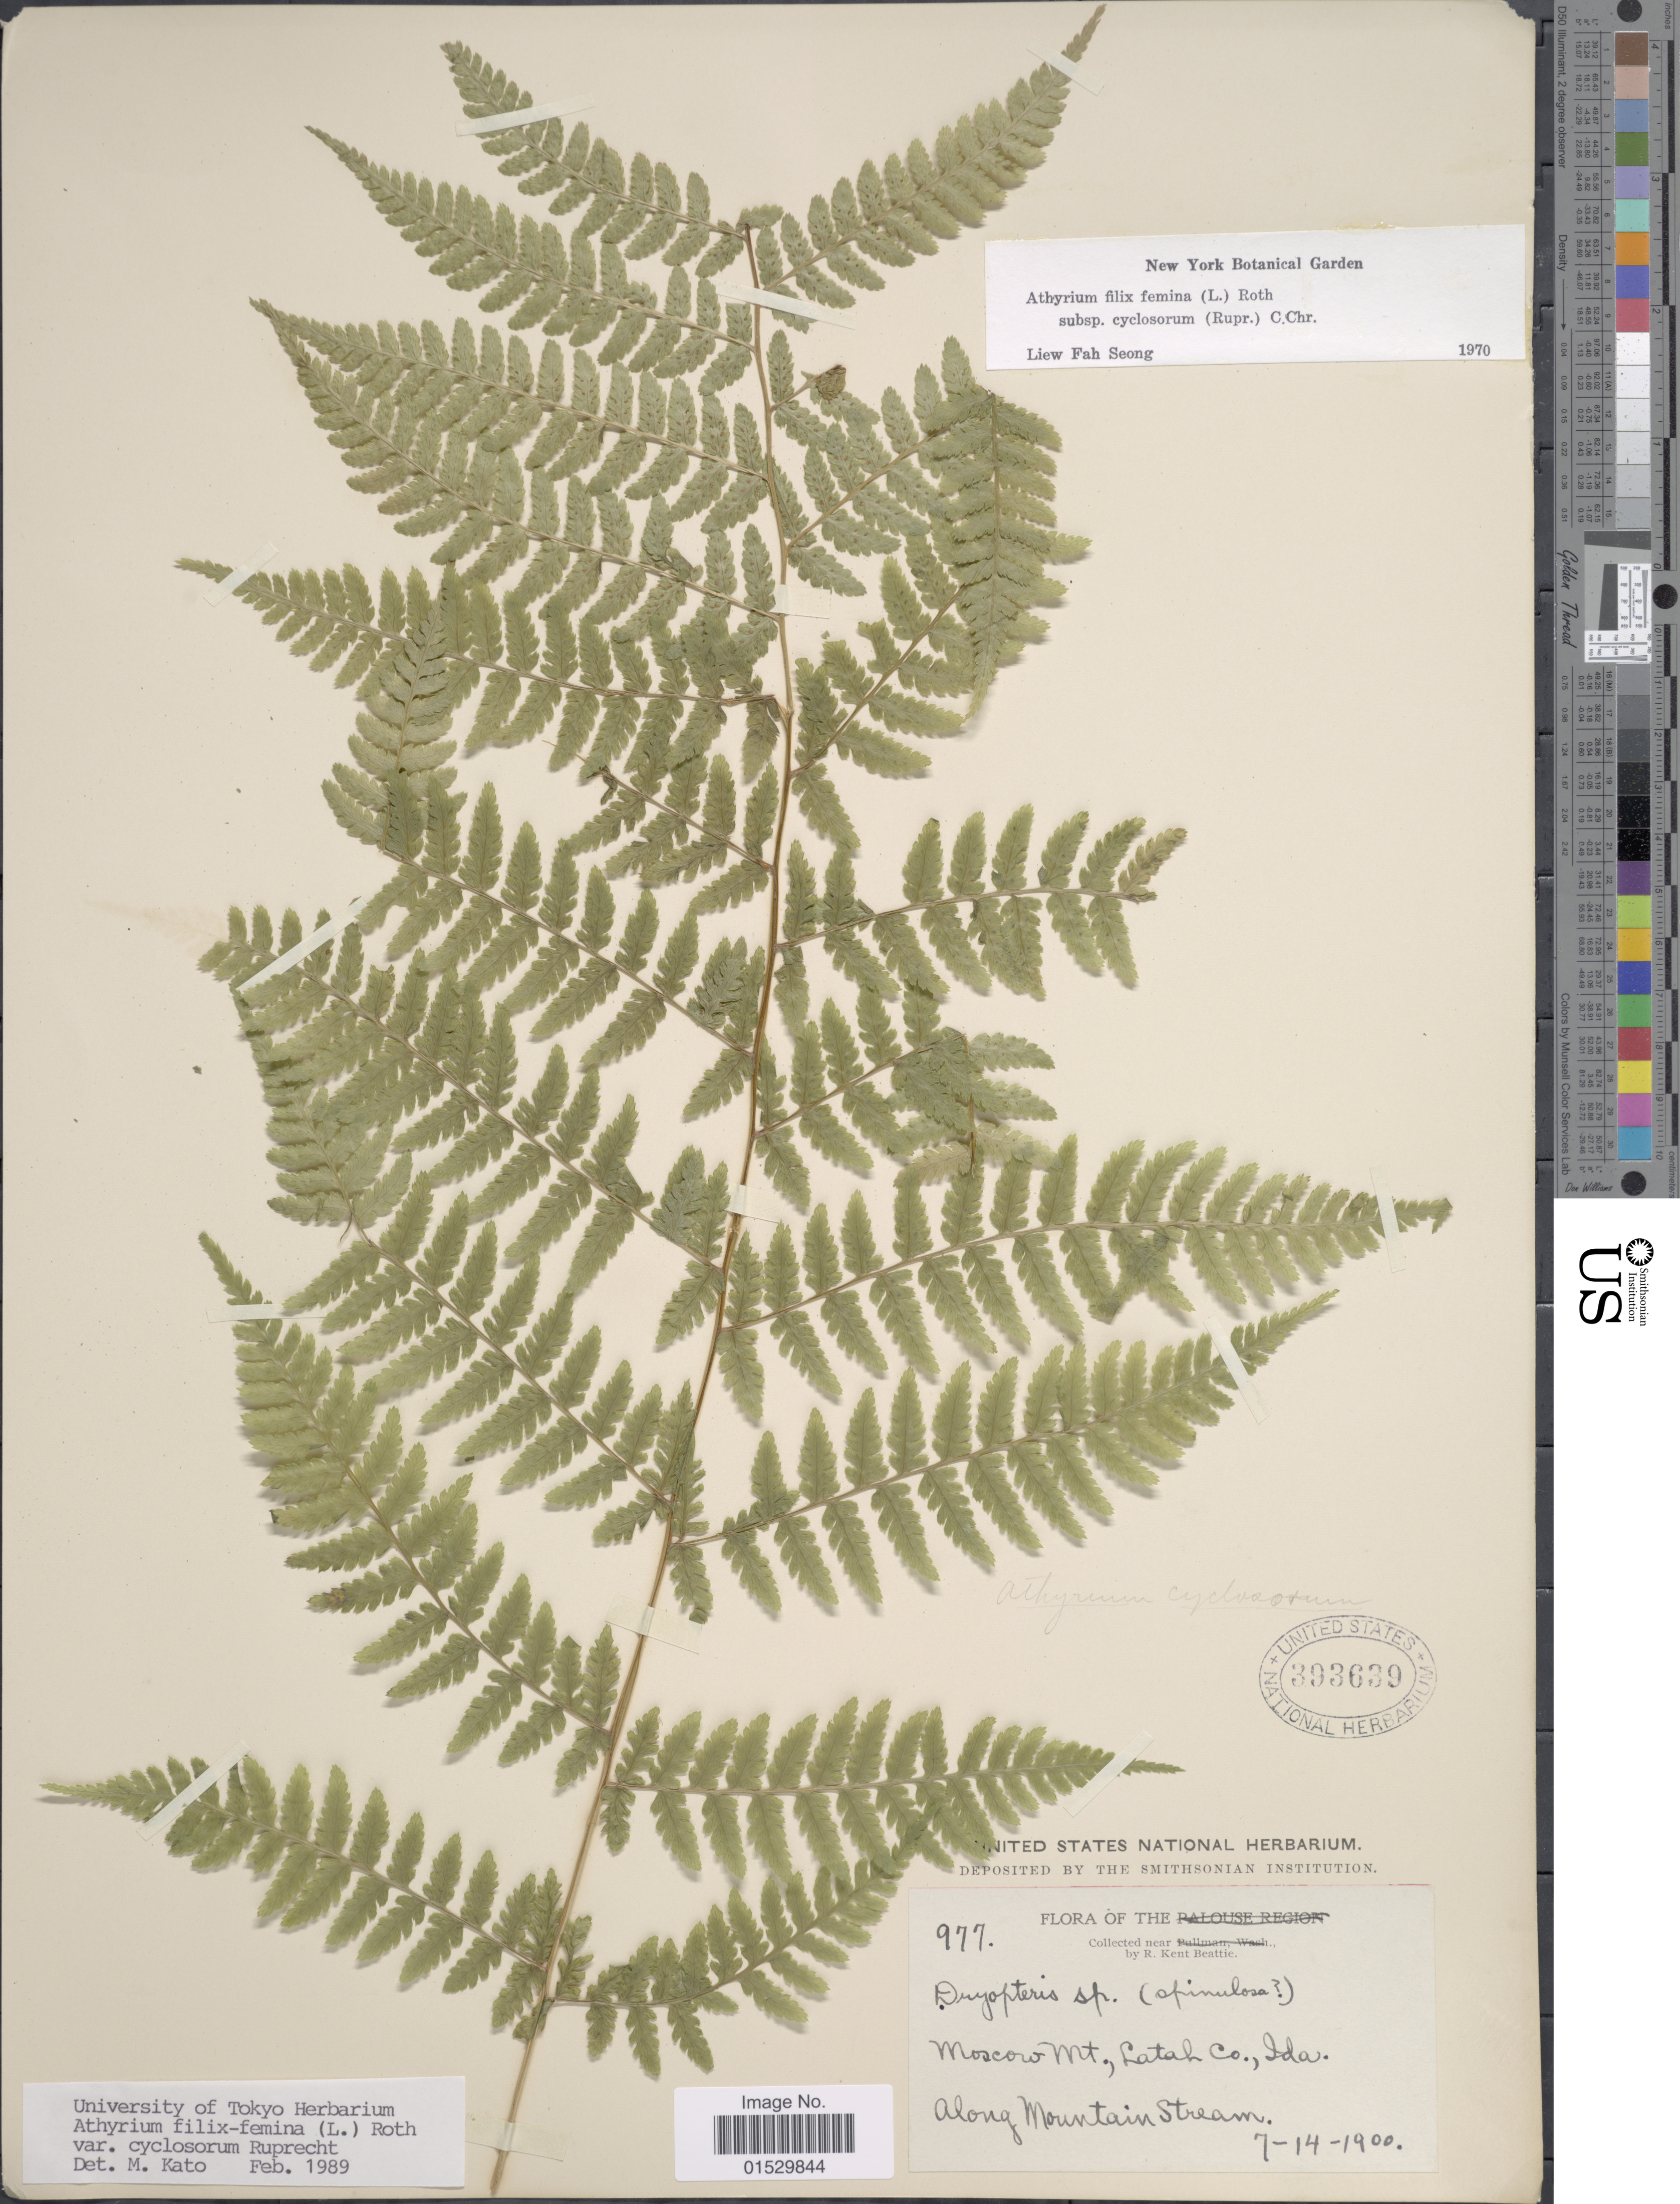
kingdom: Plantae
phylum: Tracheophyta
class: Polypodiopsida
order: Polypodiales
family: Athyriaceae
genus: Athyrium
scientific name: Athyrium filix-femina subsp. cyclosorum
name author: (Rupr.) C. Chr.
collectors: R. K. Beattie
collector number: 977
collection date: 1900-07-14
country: United States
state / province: Idaho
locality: Moscow Mt., Latah Co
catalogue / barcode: US 393639